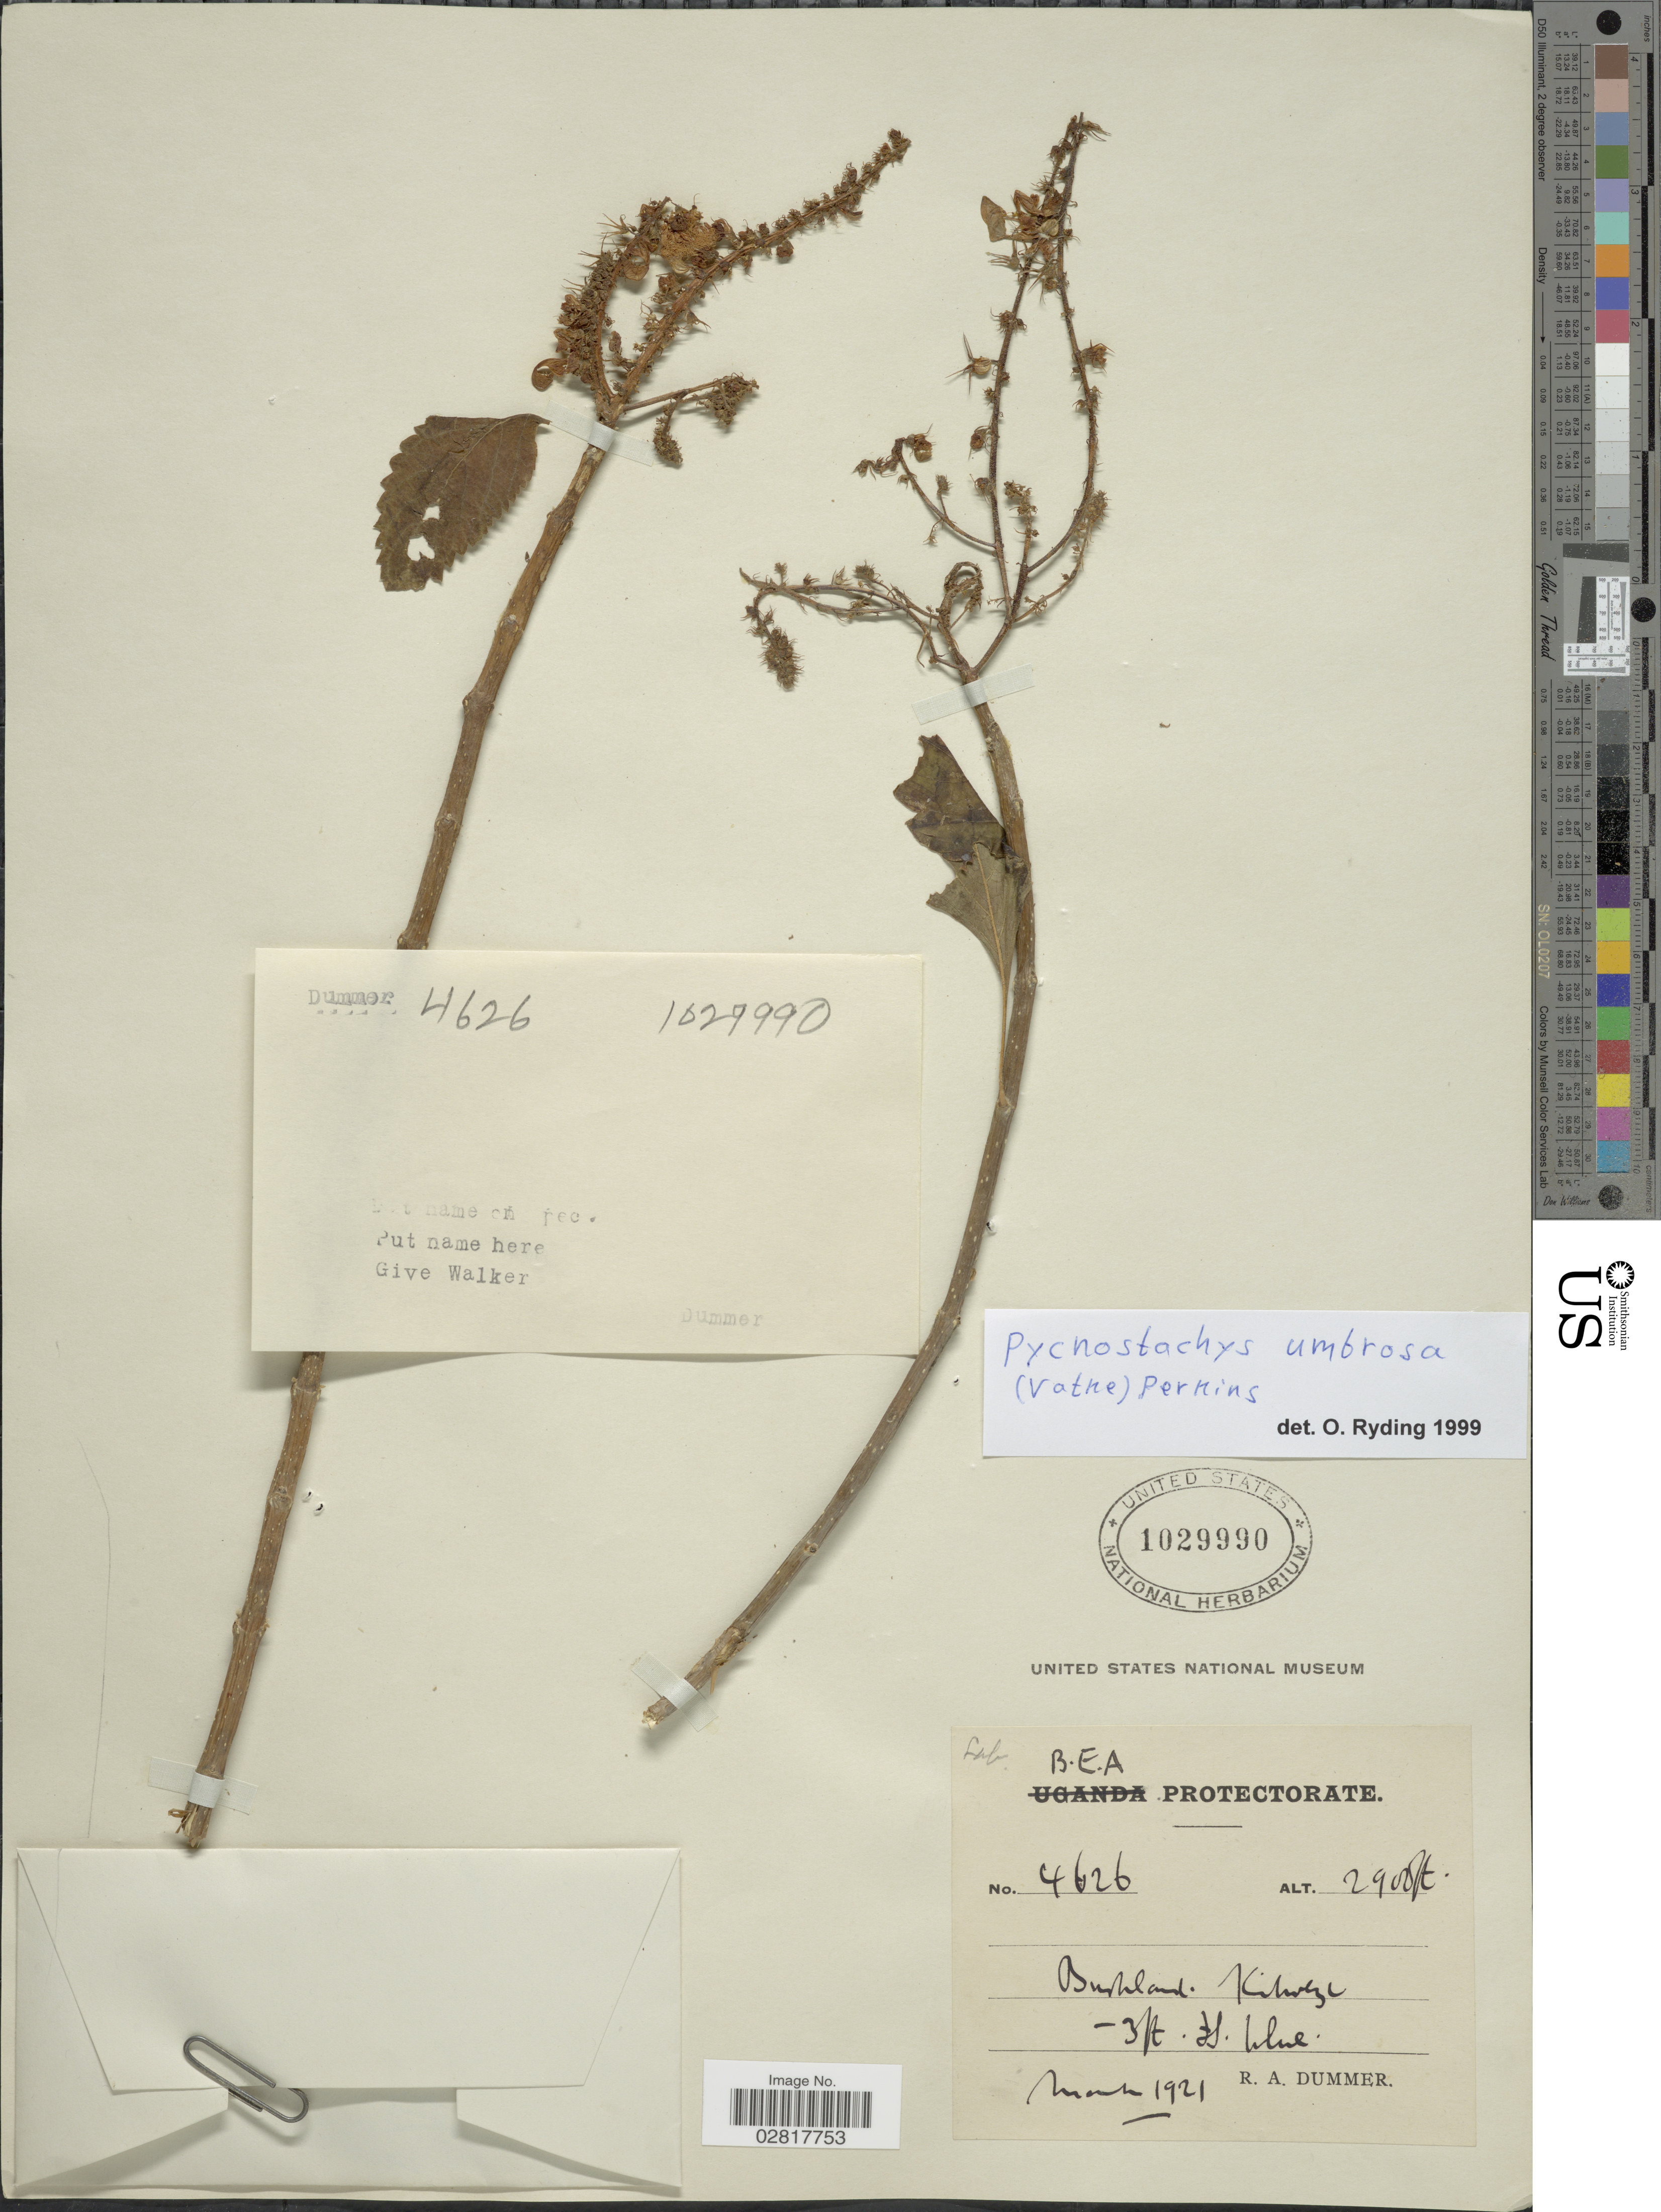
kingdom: Plantae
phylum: Tracheophyta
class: Magnoliopsida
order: Lamiales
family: Lamiaceae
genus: Pycnostachys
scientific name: Pycnostachys umbrosa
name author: (Vatke) Perkins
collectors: R. Dümmer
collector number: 4626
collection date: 1921-03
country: Kenya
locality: B.E.A. Protectorate. Bushland, Kitweze. [interpreted]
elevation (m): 884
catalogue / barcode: US 1029990